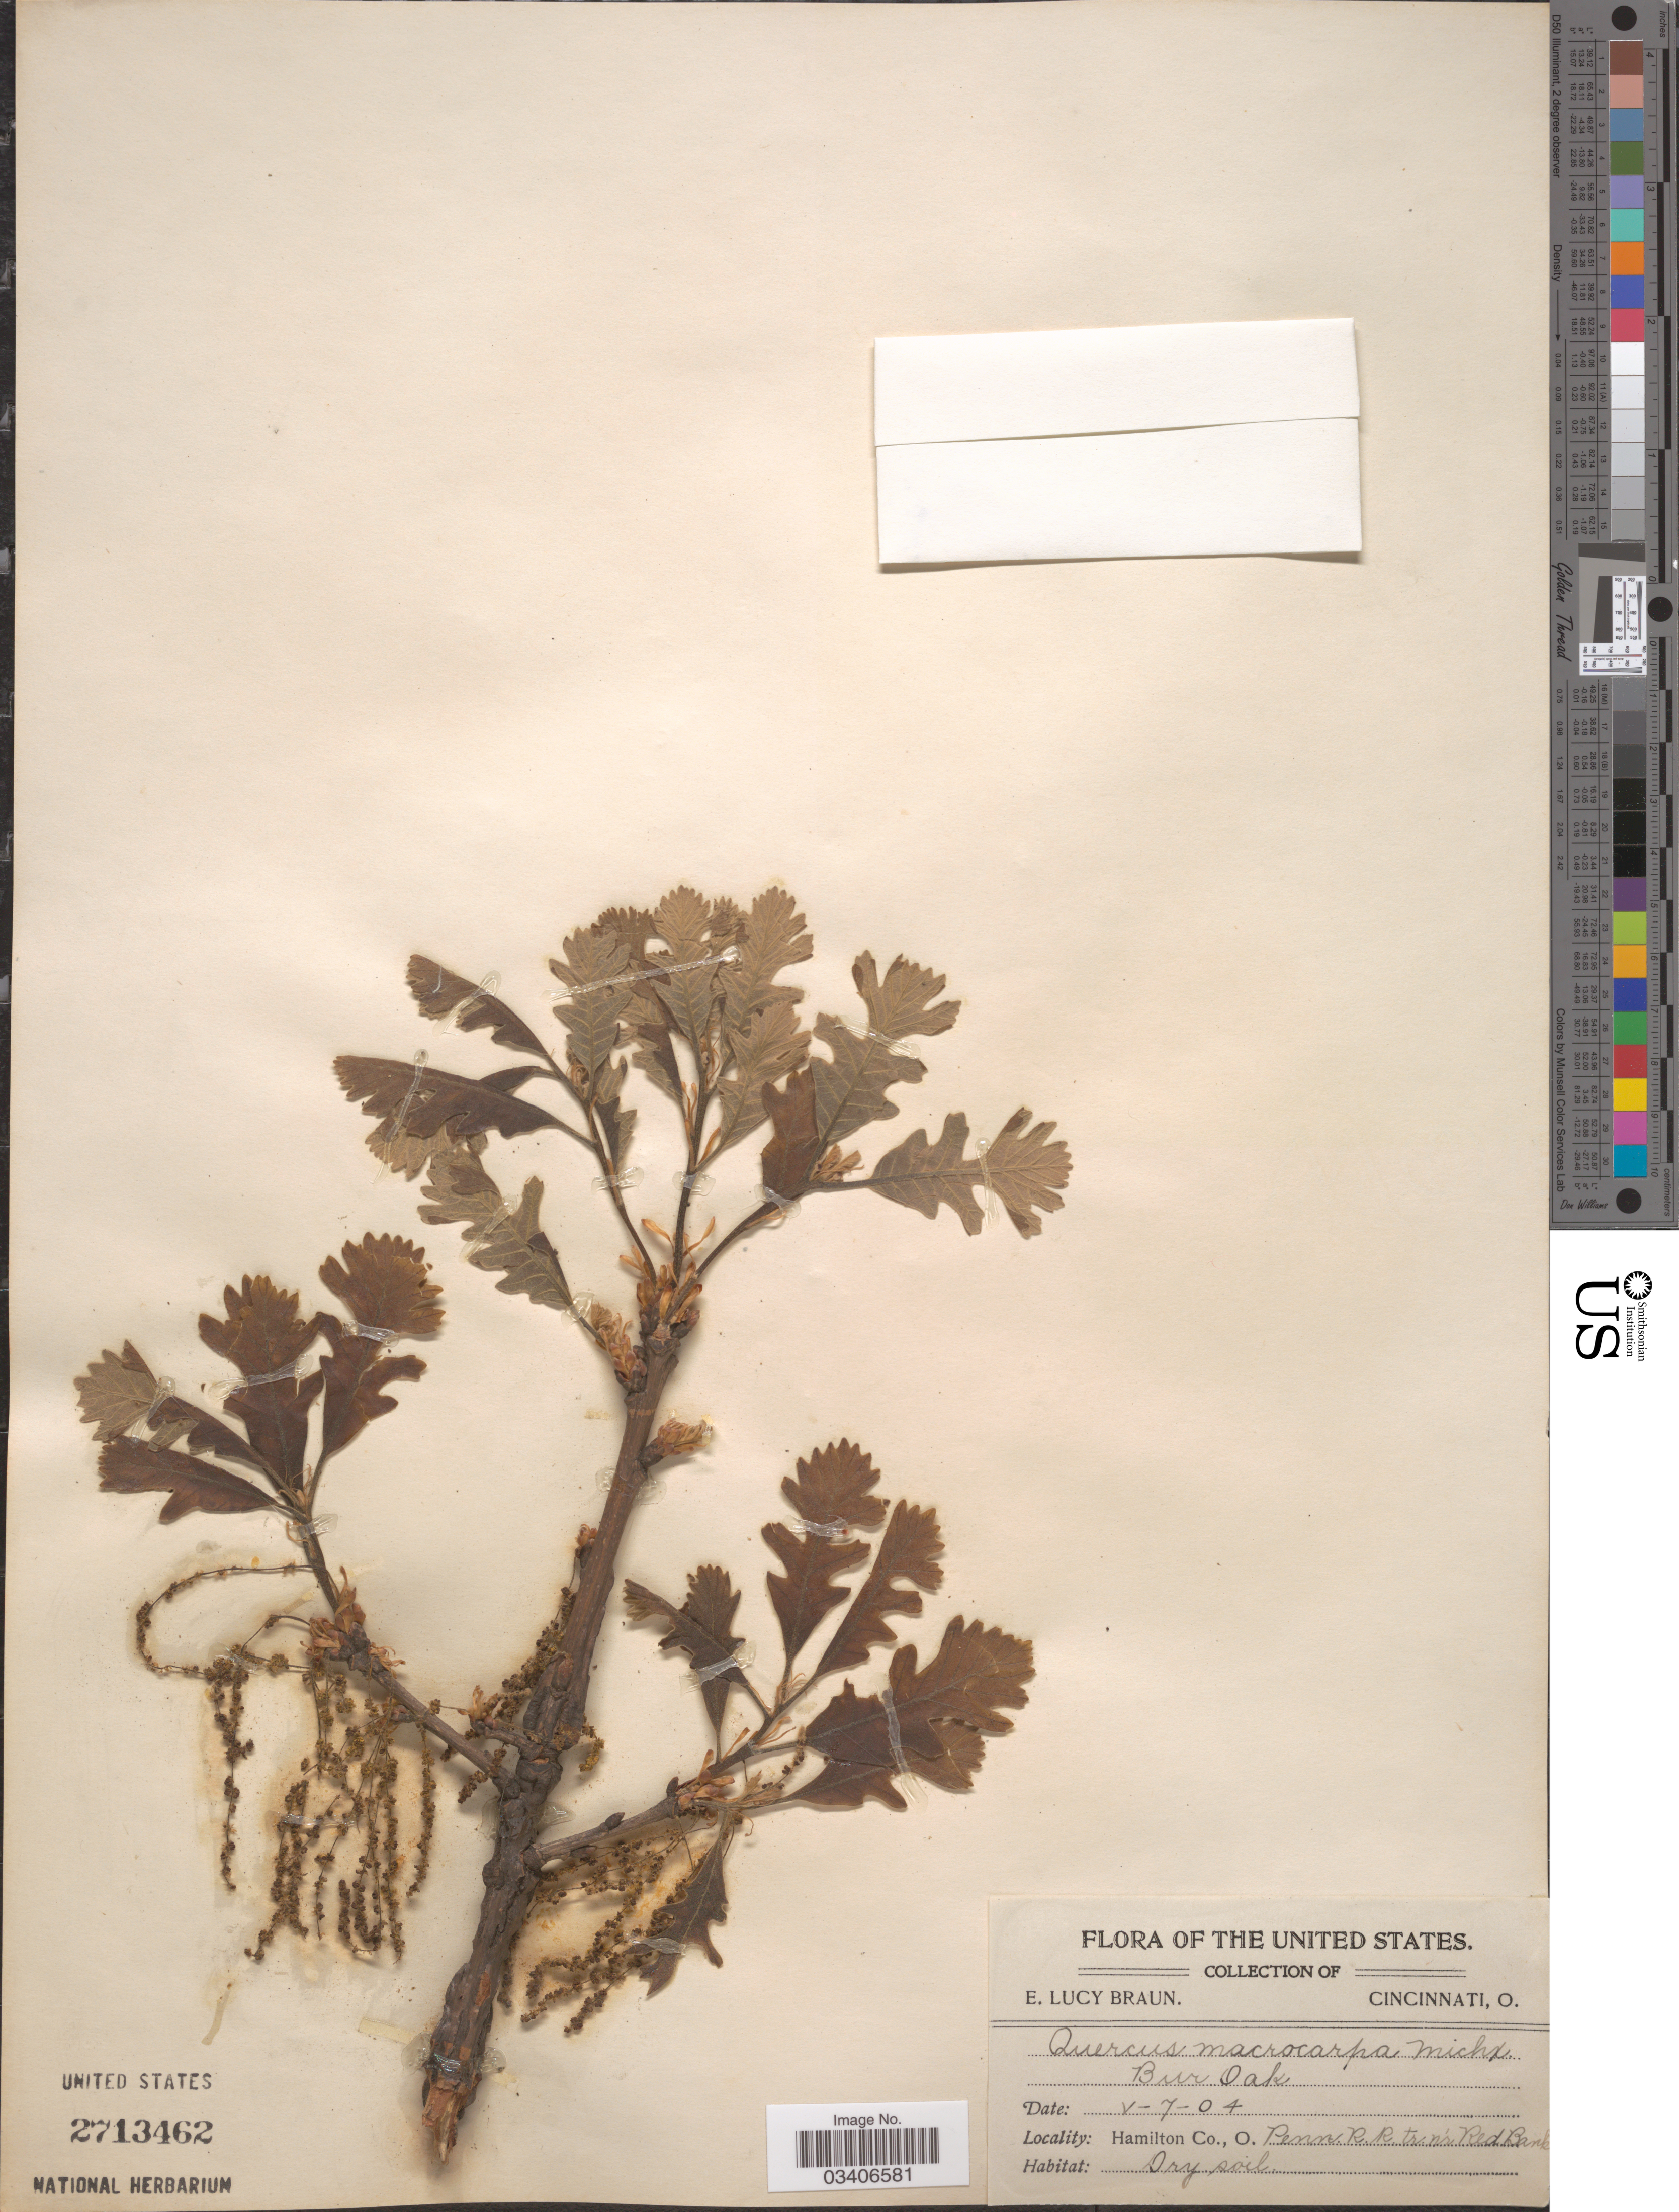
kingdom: Plantae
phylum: Tracheophyta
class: Magnoliopsida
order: Fagales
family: Fagaceae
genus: Quercus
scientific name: Quercus macrocarpa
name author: Michx.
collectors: E. L. Braun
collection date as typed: Transcribed d/m/y: 7/5/4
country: United States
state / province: Ohio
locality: Hamilton Co., Penn. R. R. tr. nr. Red Bank.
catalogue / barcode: US 2713462